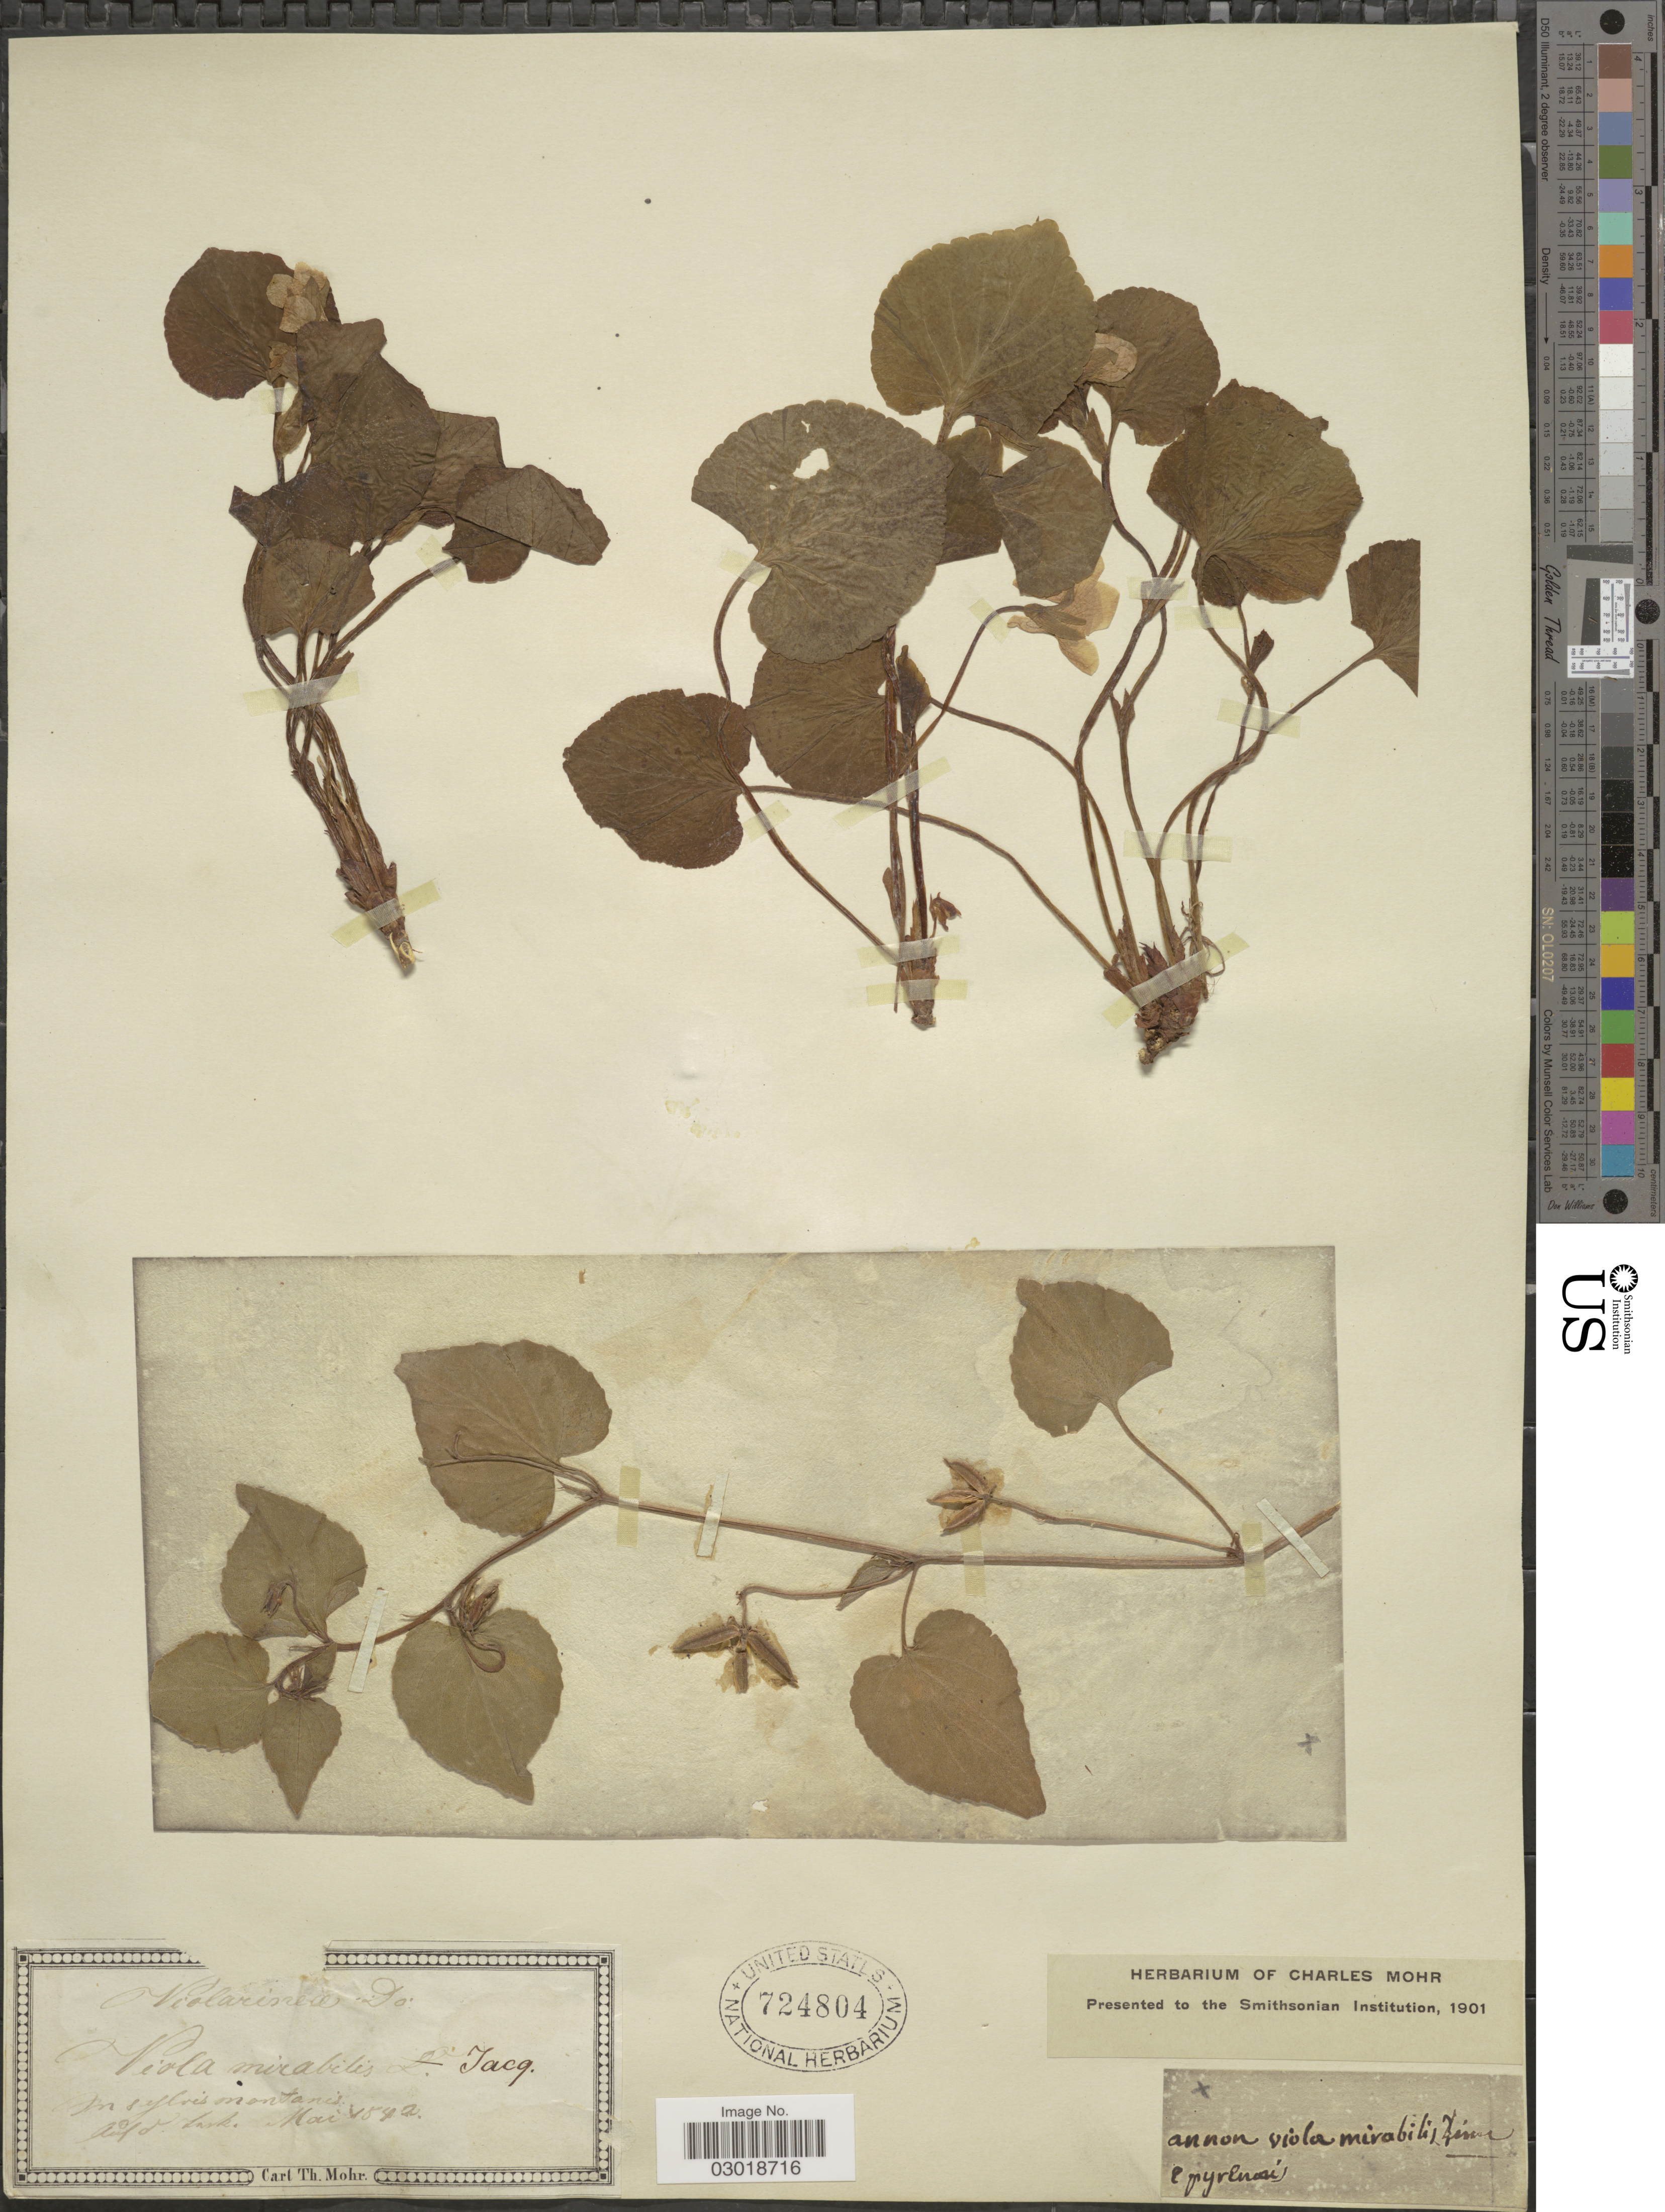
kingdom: Plantae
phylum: Tracheophyta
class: Magnoliopsida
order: Malpighiales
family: Violaceae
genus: Viola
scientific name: Viola mirabilis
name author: L.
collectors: Mohr, C. T. (herbarium)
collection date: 1842-05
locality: In sylvis montanis auf de Lask [interpreted; Lask is a city in Poland]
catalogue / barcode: US 724804